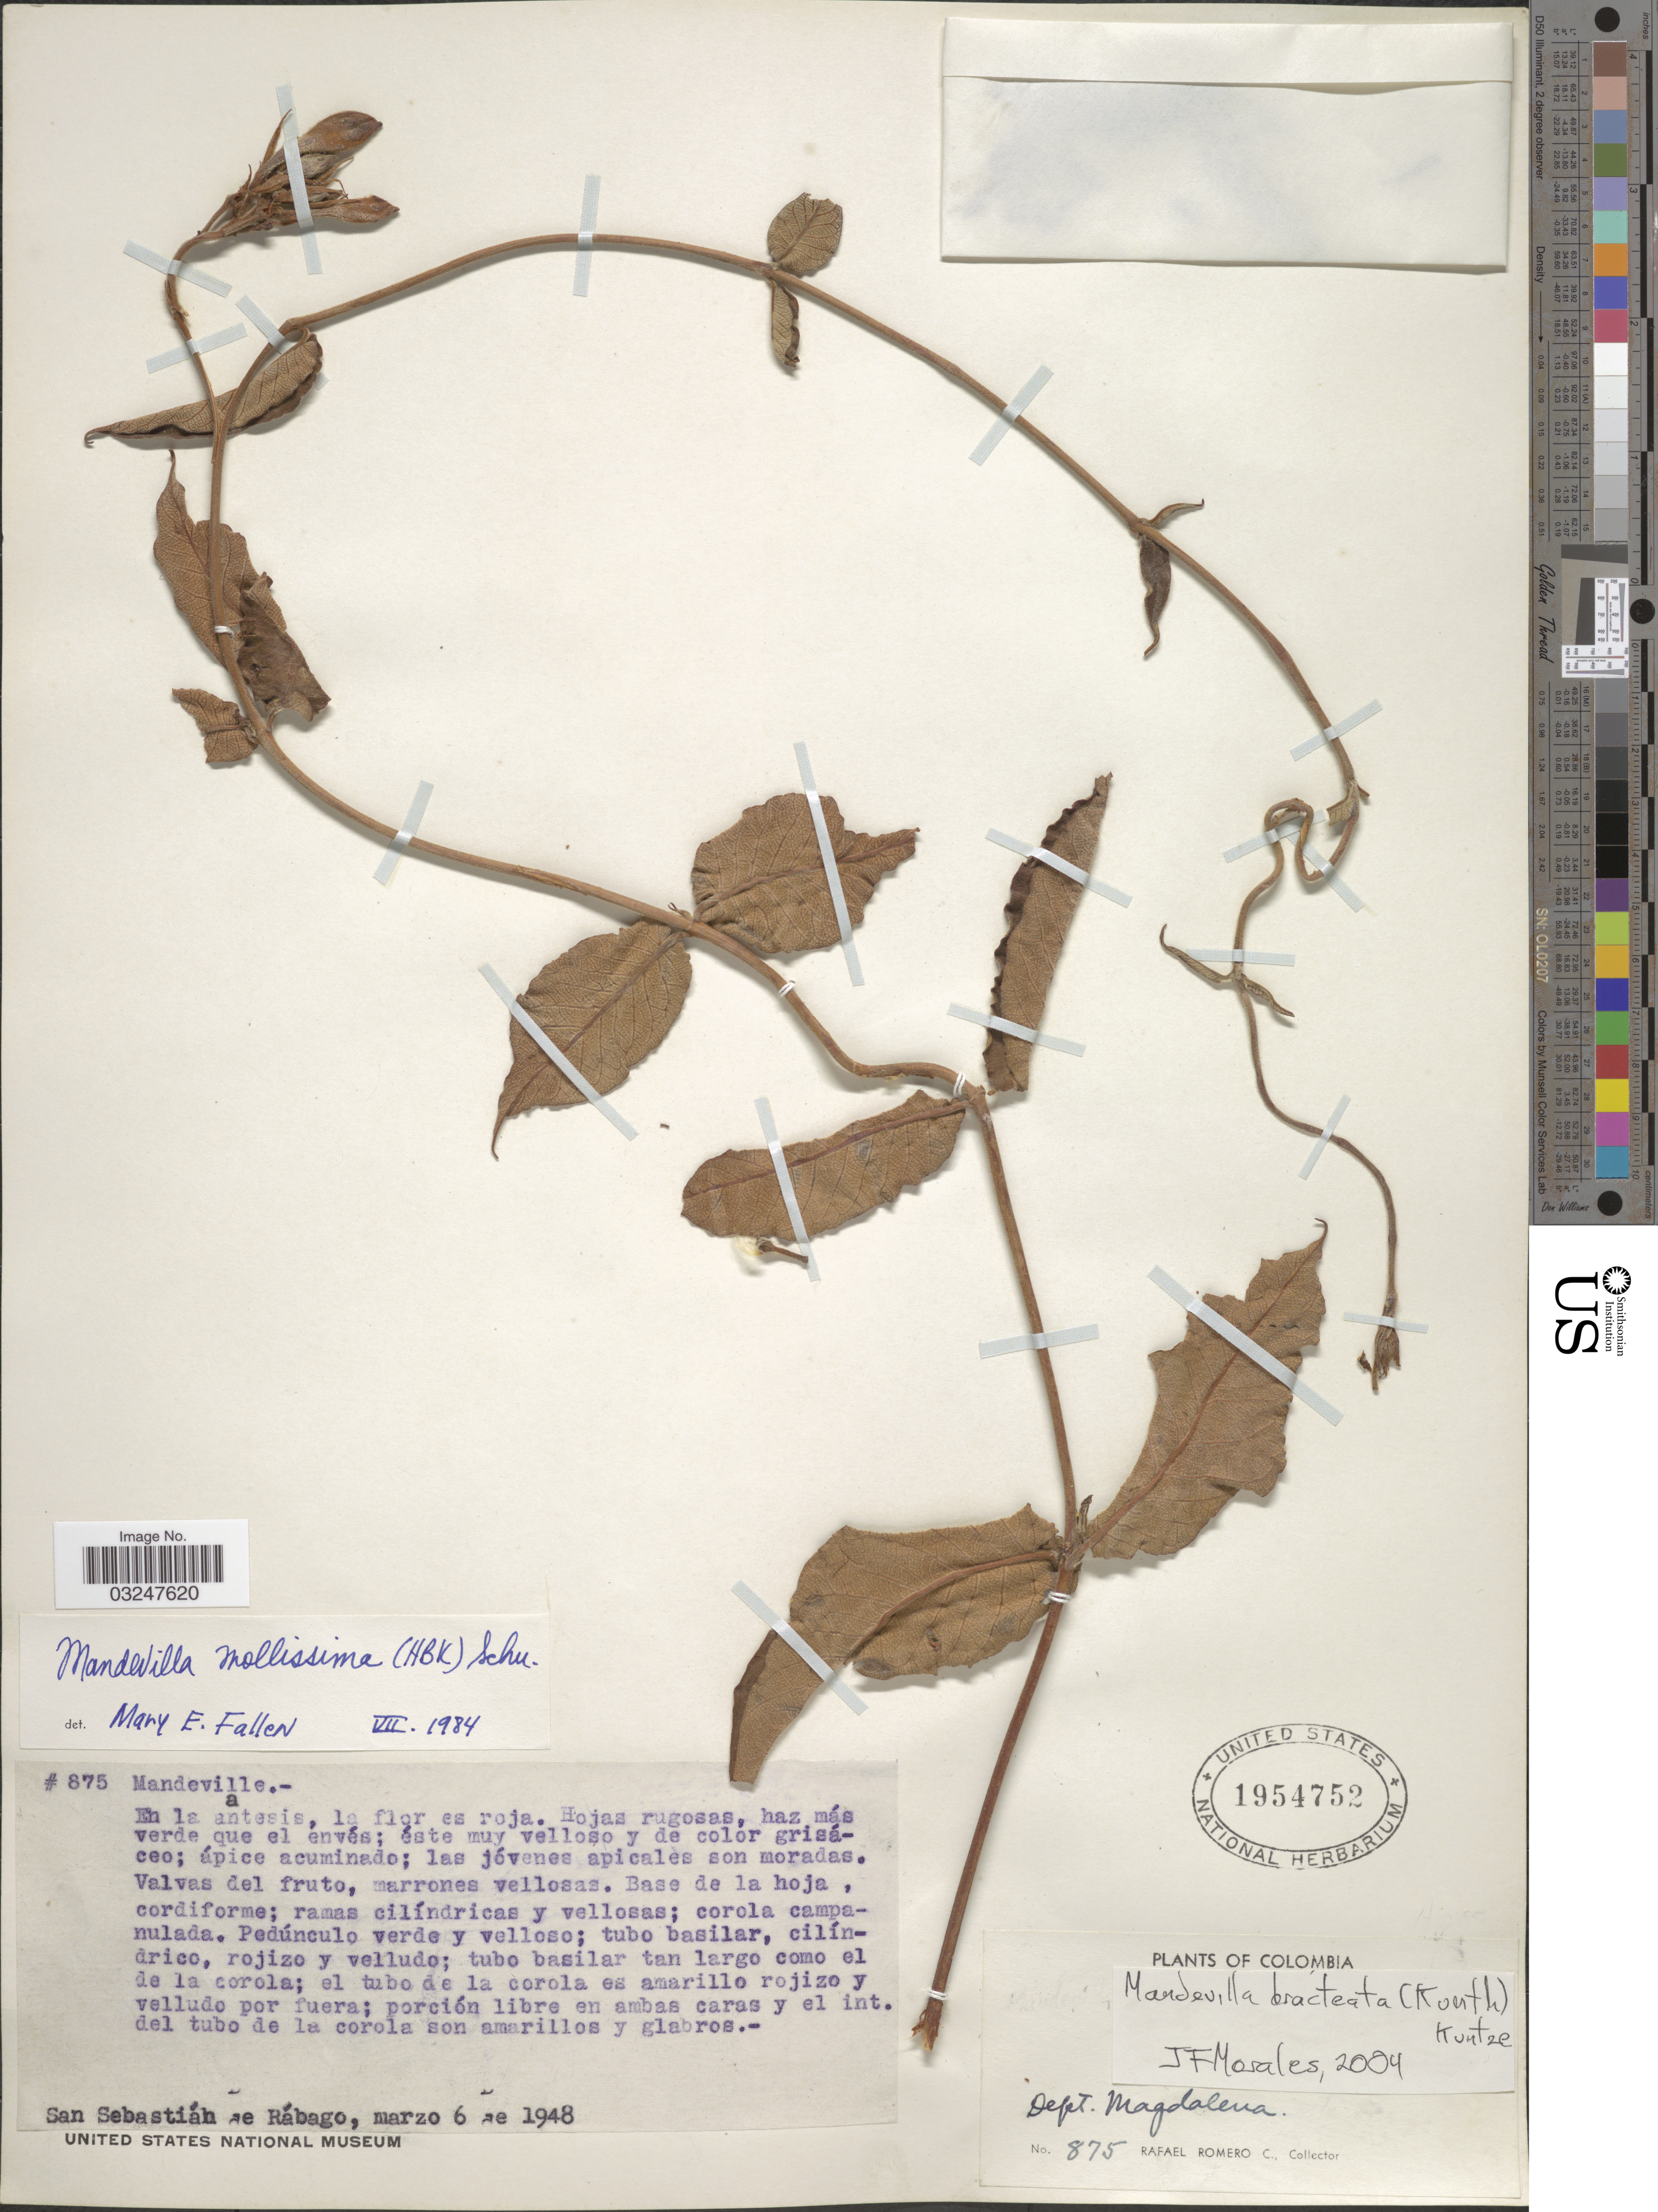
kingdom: Plantae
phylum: Tracheophyta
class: Magnoliopsida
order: Gentianales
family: Apocynaceae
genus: Mandevilla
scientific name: Mandevilla bracteata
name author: (Kunth) Kuntze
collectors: R. Romero Castañeda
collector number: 875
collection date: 1948-03-06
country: Colombia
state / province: Magdalena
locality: Dept. Magdalena, San Sebastian de Rábago, Mandeville.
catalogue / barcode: US 1954752